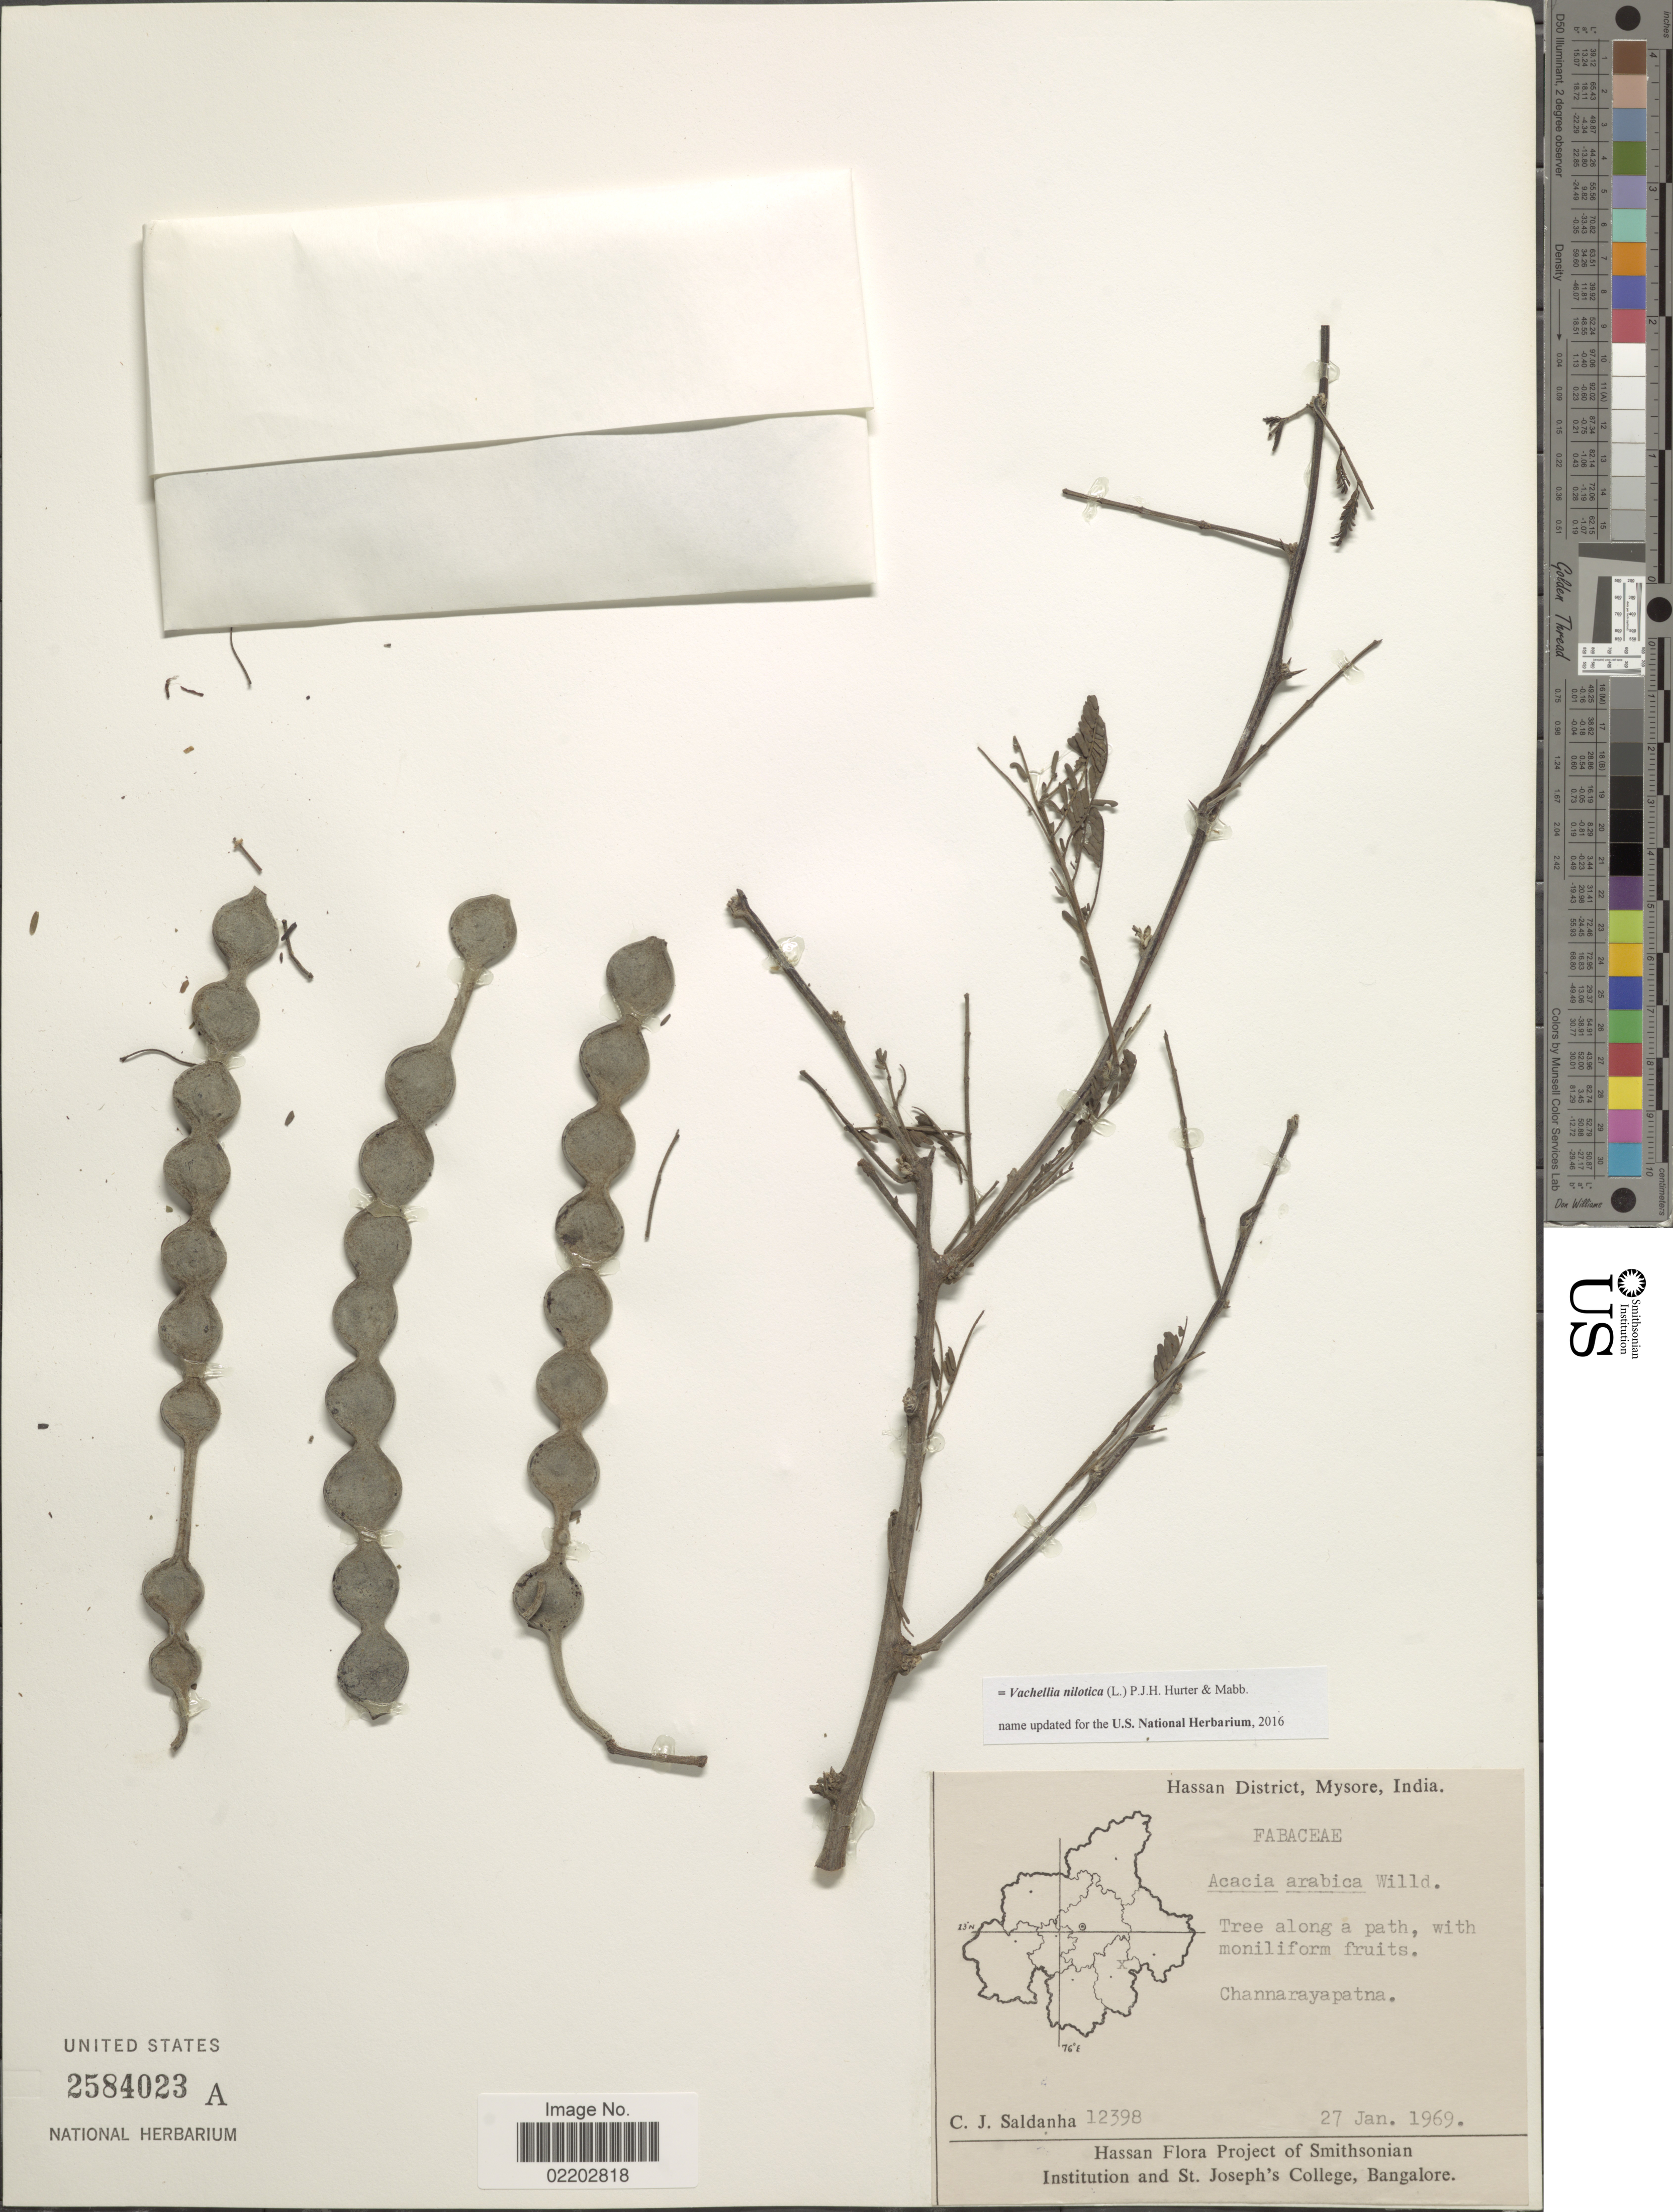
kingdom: Plantae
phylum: Tracheophyta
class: Magnoliopsida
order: Fabales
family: Fabaceae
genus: Vachellia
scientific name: Vachellia nilotica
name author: (L.) P.J.H. Hurter & Mabb.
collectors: C. J. Saldanha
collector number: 12398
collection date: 1969-01-27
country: India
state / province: Karnataka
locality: Hassan district, Mysore, Channarayapatna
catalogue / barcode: US 2584023A